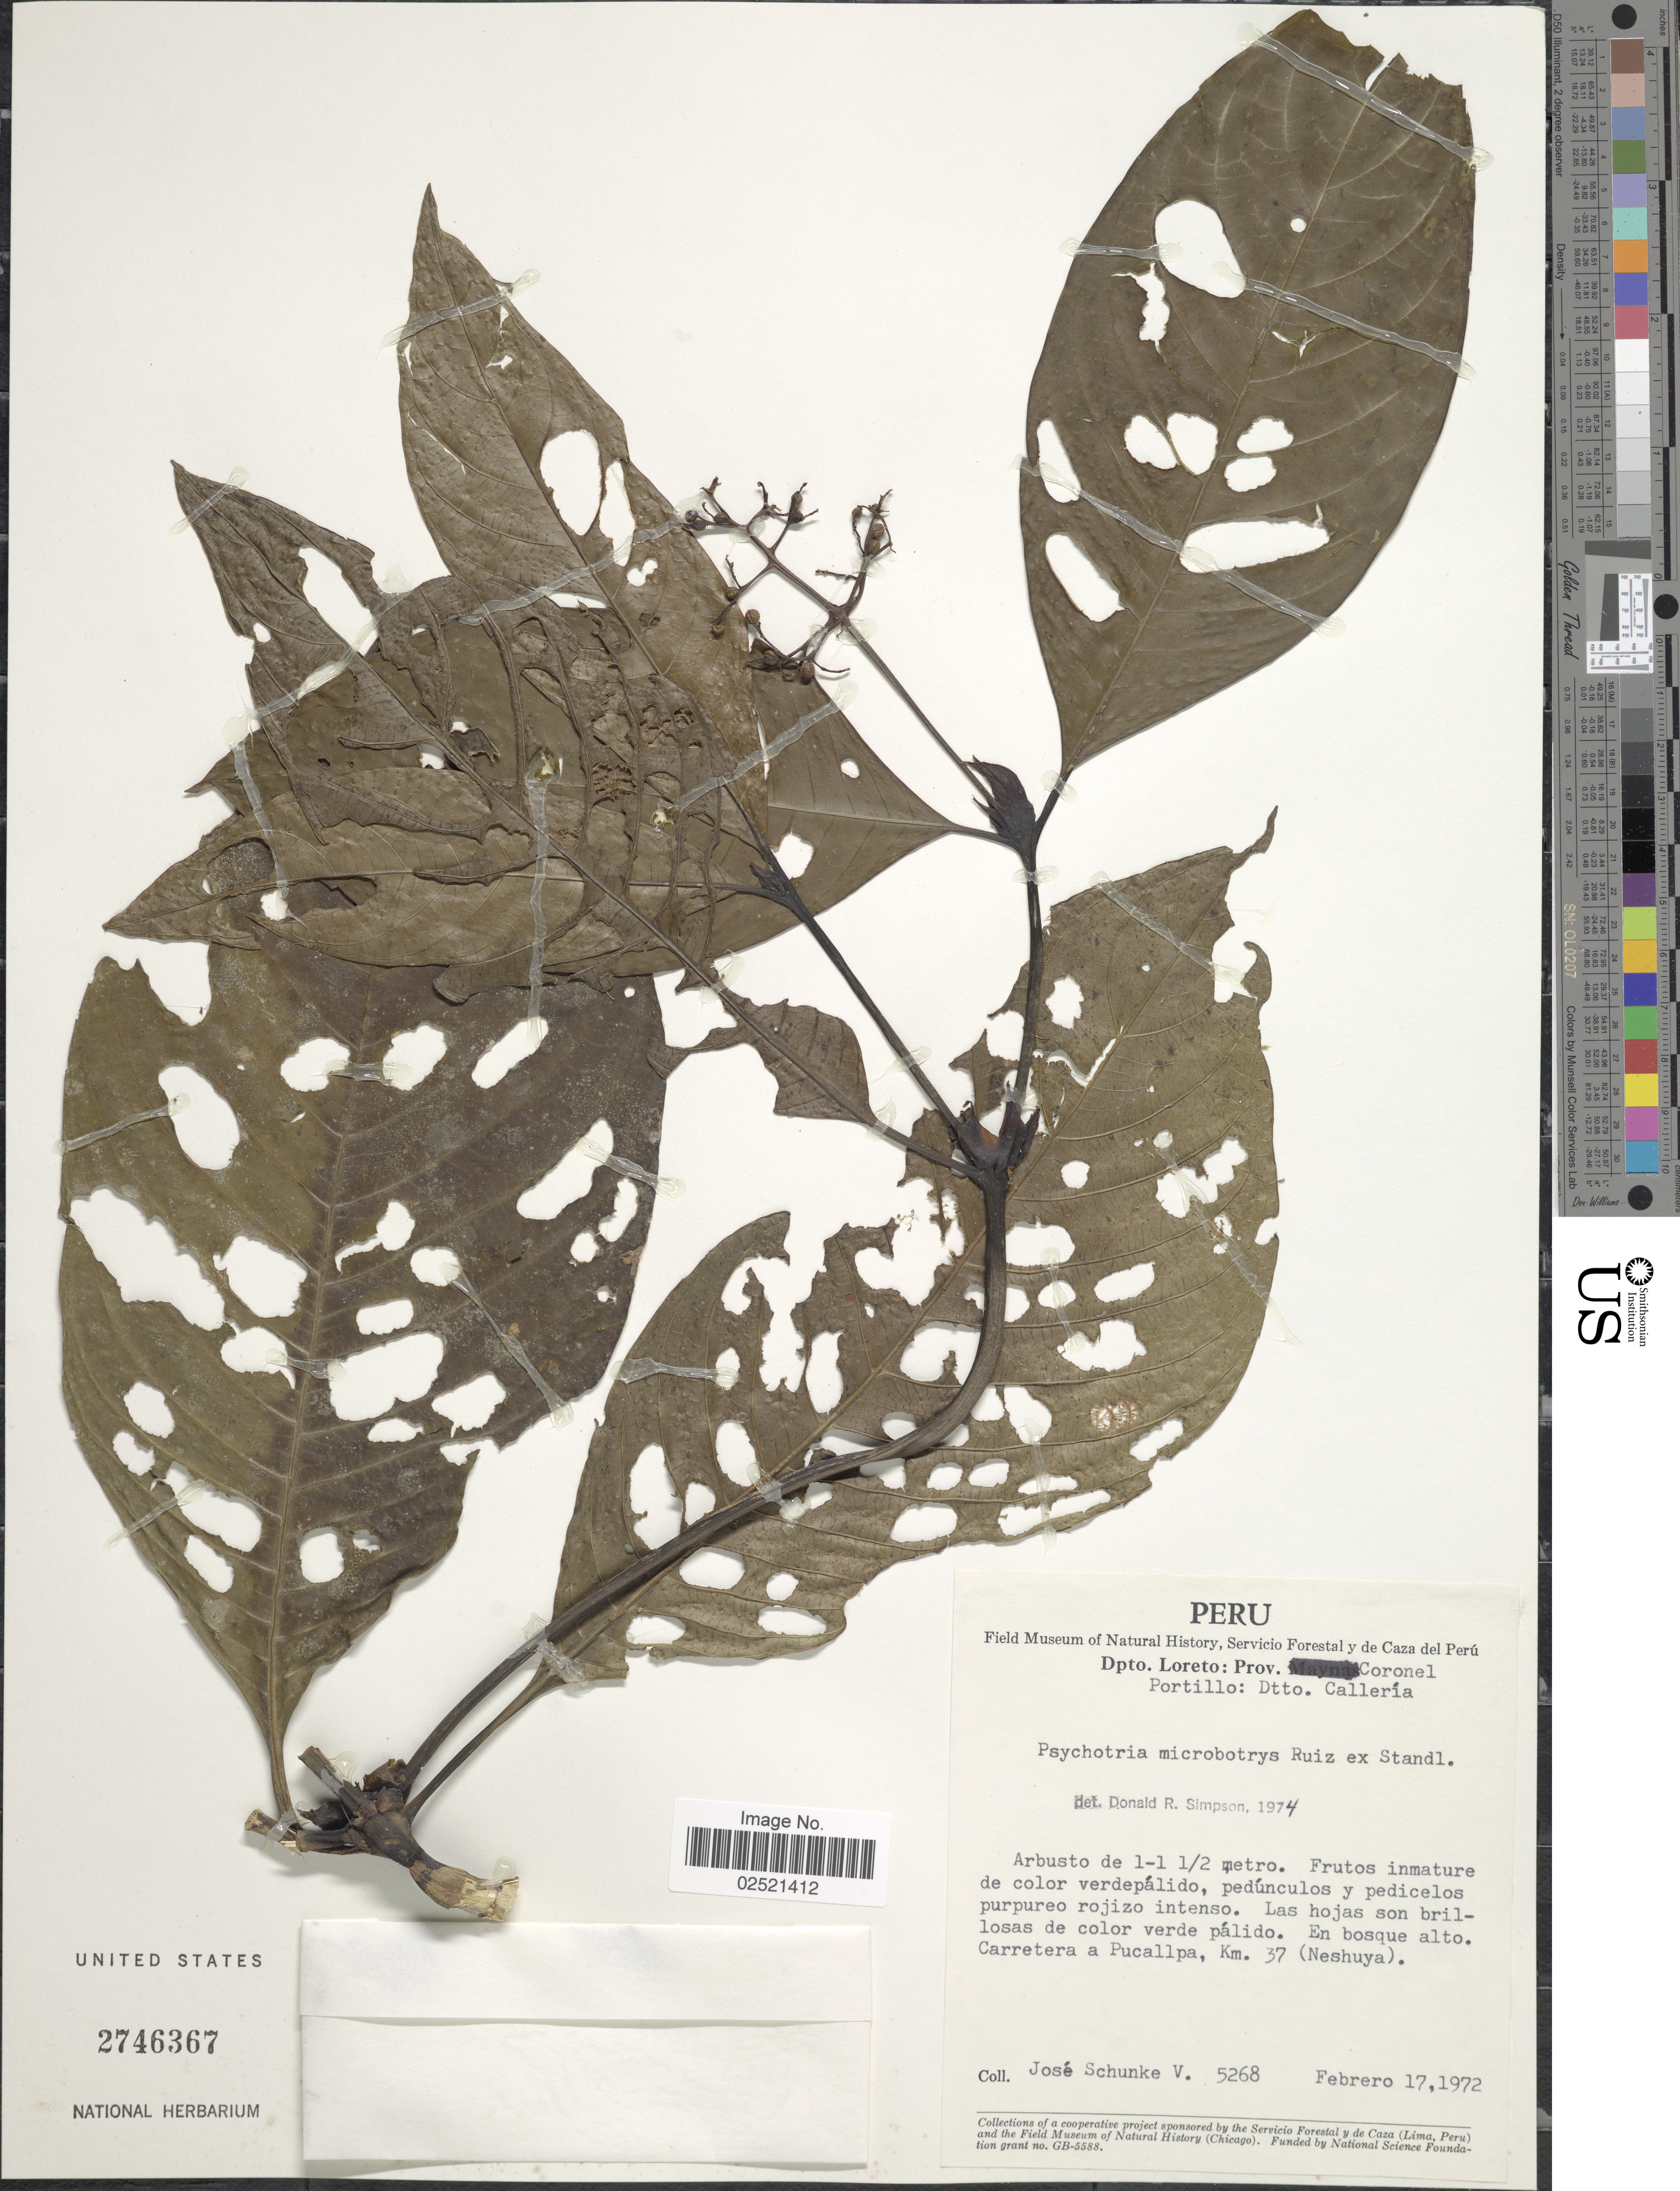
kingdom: Plantae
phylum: Tracheophyta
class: Magnoliopsida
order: Gentianales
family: Rubiaceae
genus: Psychotria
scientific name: Psychotria microbotrys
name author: Ruiz ex Standl.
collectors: J. Schunke Vigo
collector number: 5268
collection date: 1972-02-17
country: Peru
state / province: Loreto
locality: Prov. Coronel, Portillo: Dtto. Calleria, Carretera a Pucallpa, Km. 37 (Neshuya).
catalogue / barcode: US 2746367